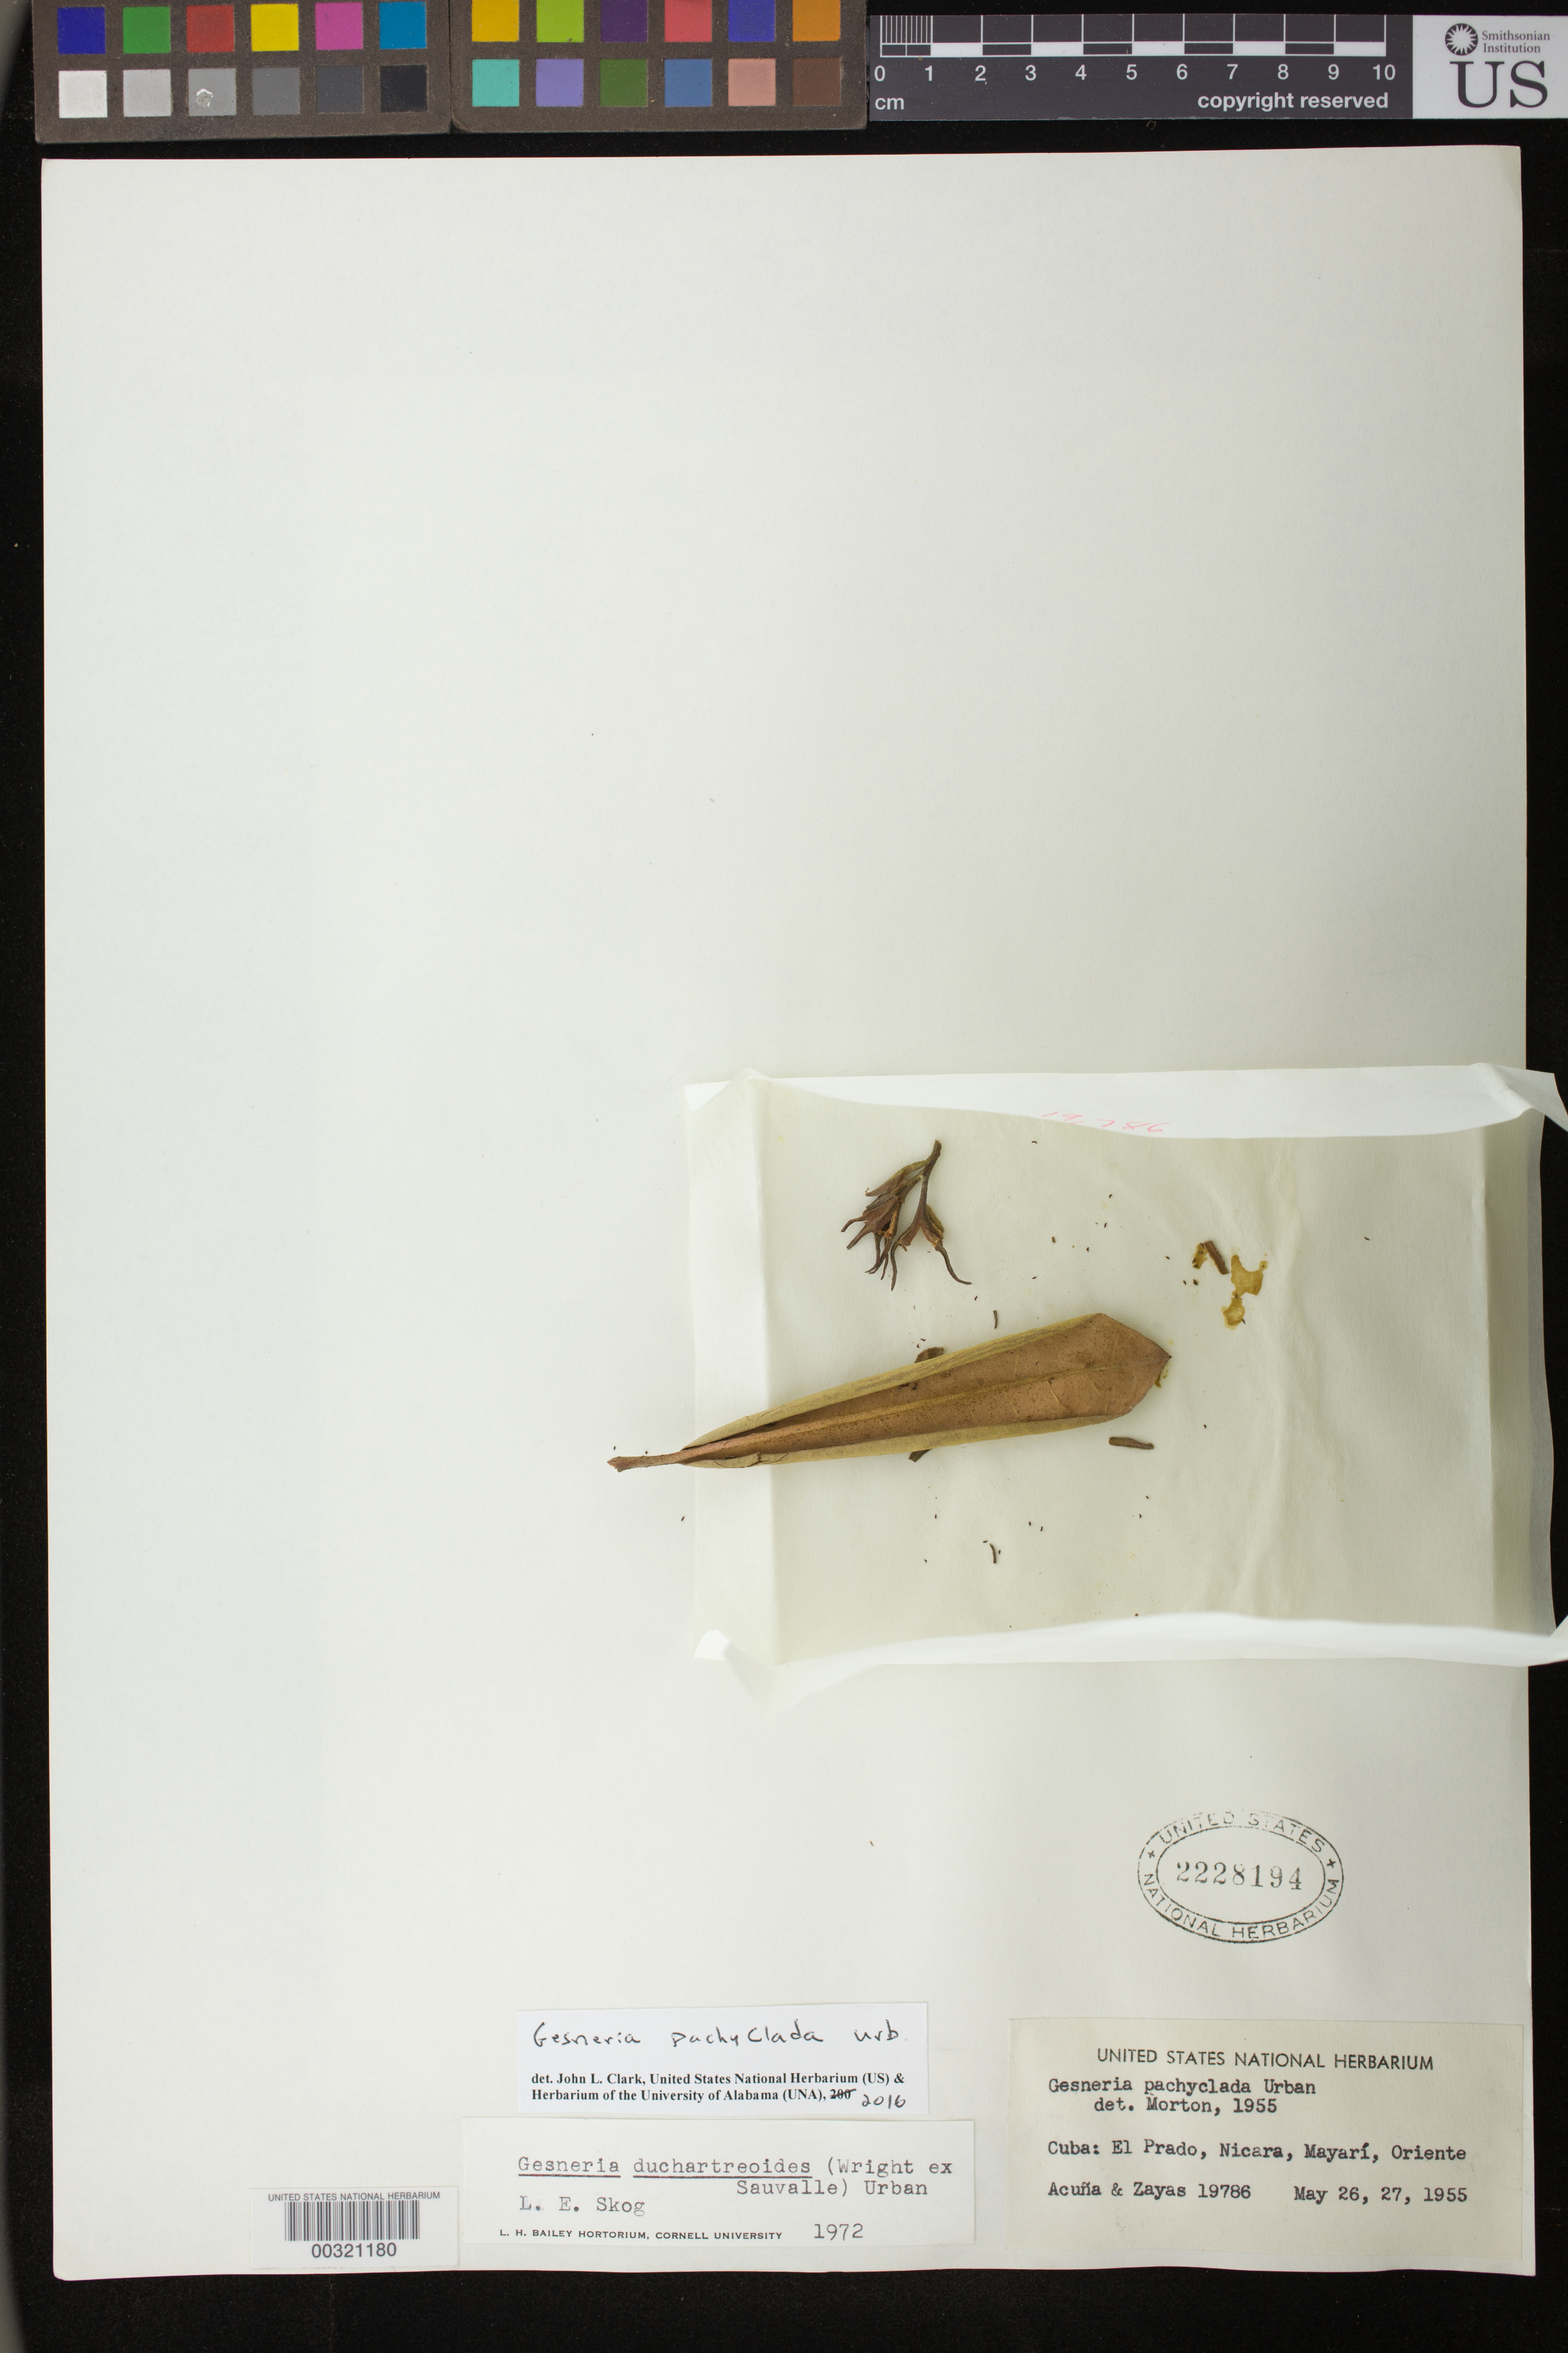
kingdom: Plantae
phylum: Tracheophyta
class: Magnoliopsida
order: Lamiales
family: Gesneriaceae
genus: Gesneria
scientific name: Gesneria pachyclada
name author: Urb.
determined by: Clark, J. L., (SEL), The Marie Selby Botanical Garden (UNITED STATES)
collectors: J. Acuña & F. Zayas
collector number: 19786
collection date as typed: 26-27 May 1955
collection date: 1955-05-26/1955-05-27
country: Cuba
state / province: Oriente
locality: El Prado, Nicaro, Mayari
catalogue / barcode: US 2228194